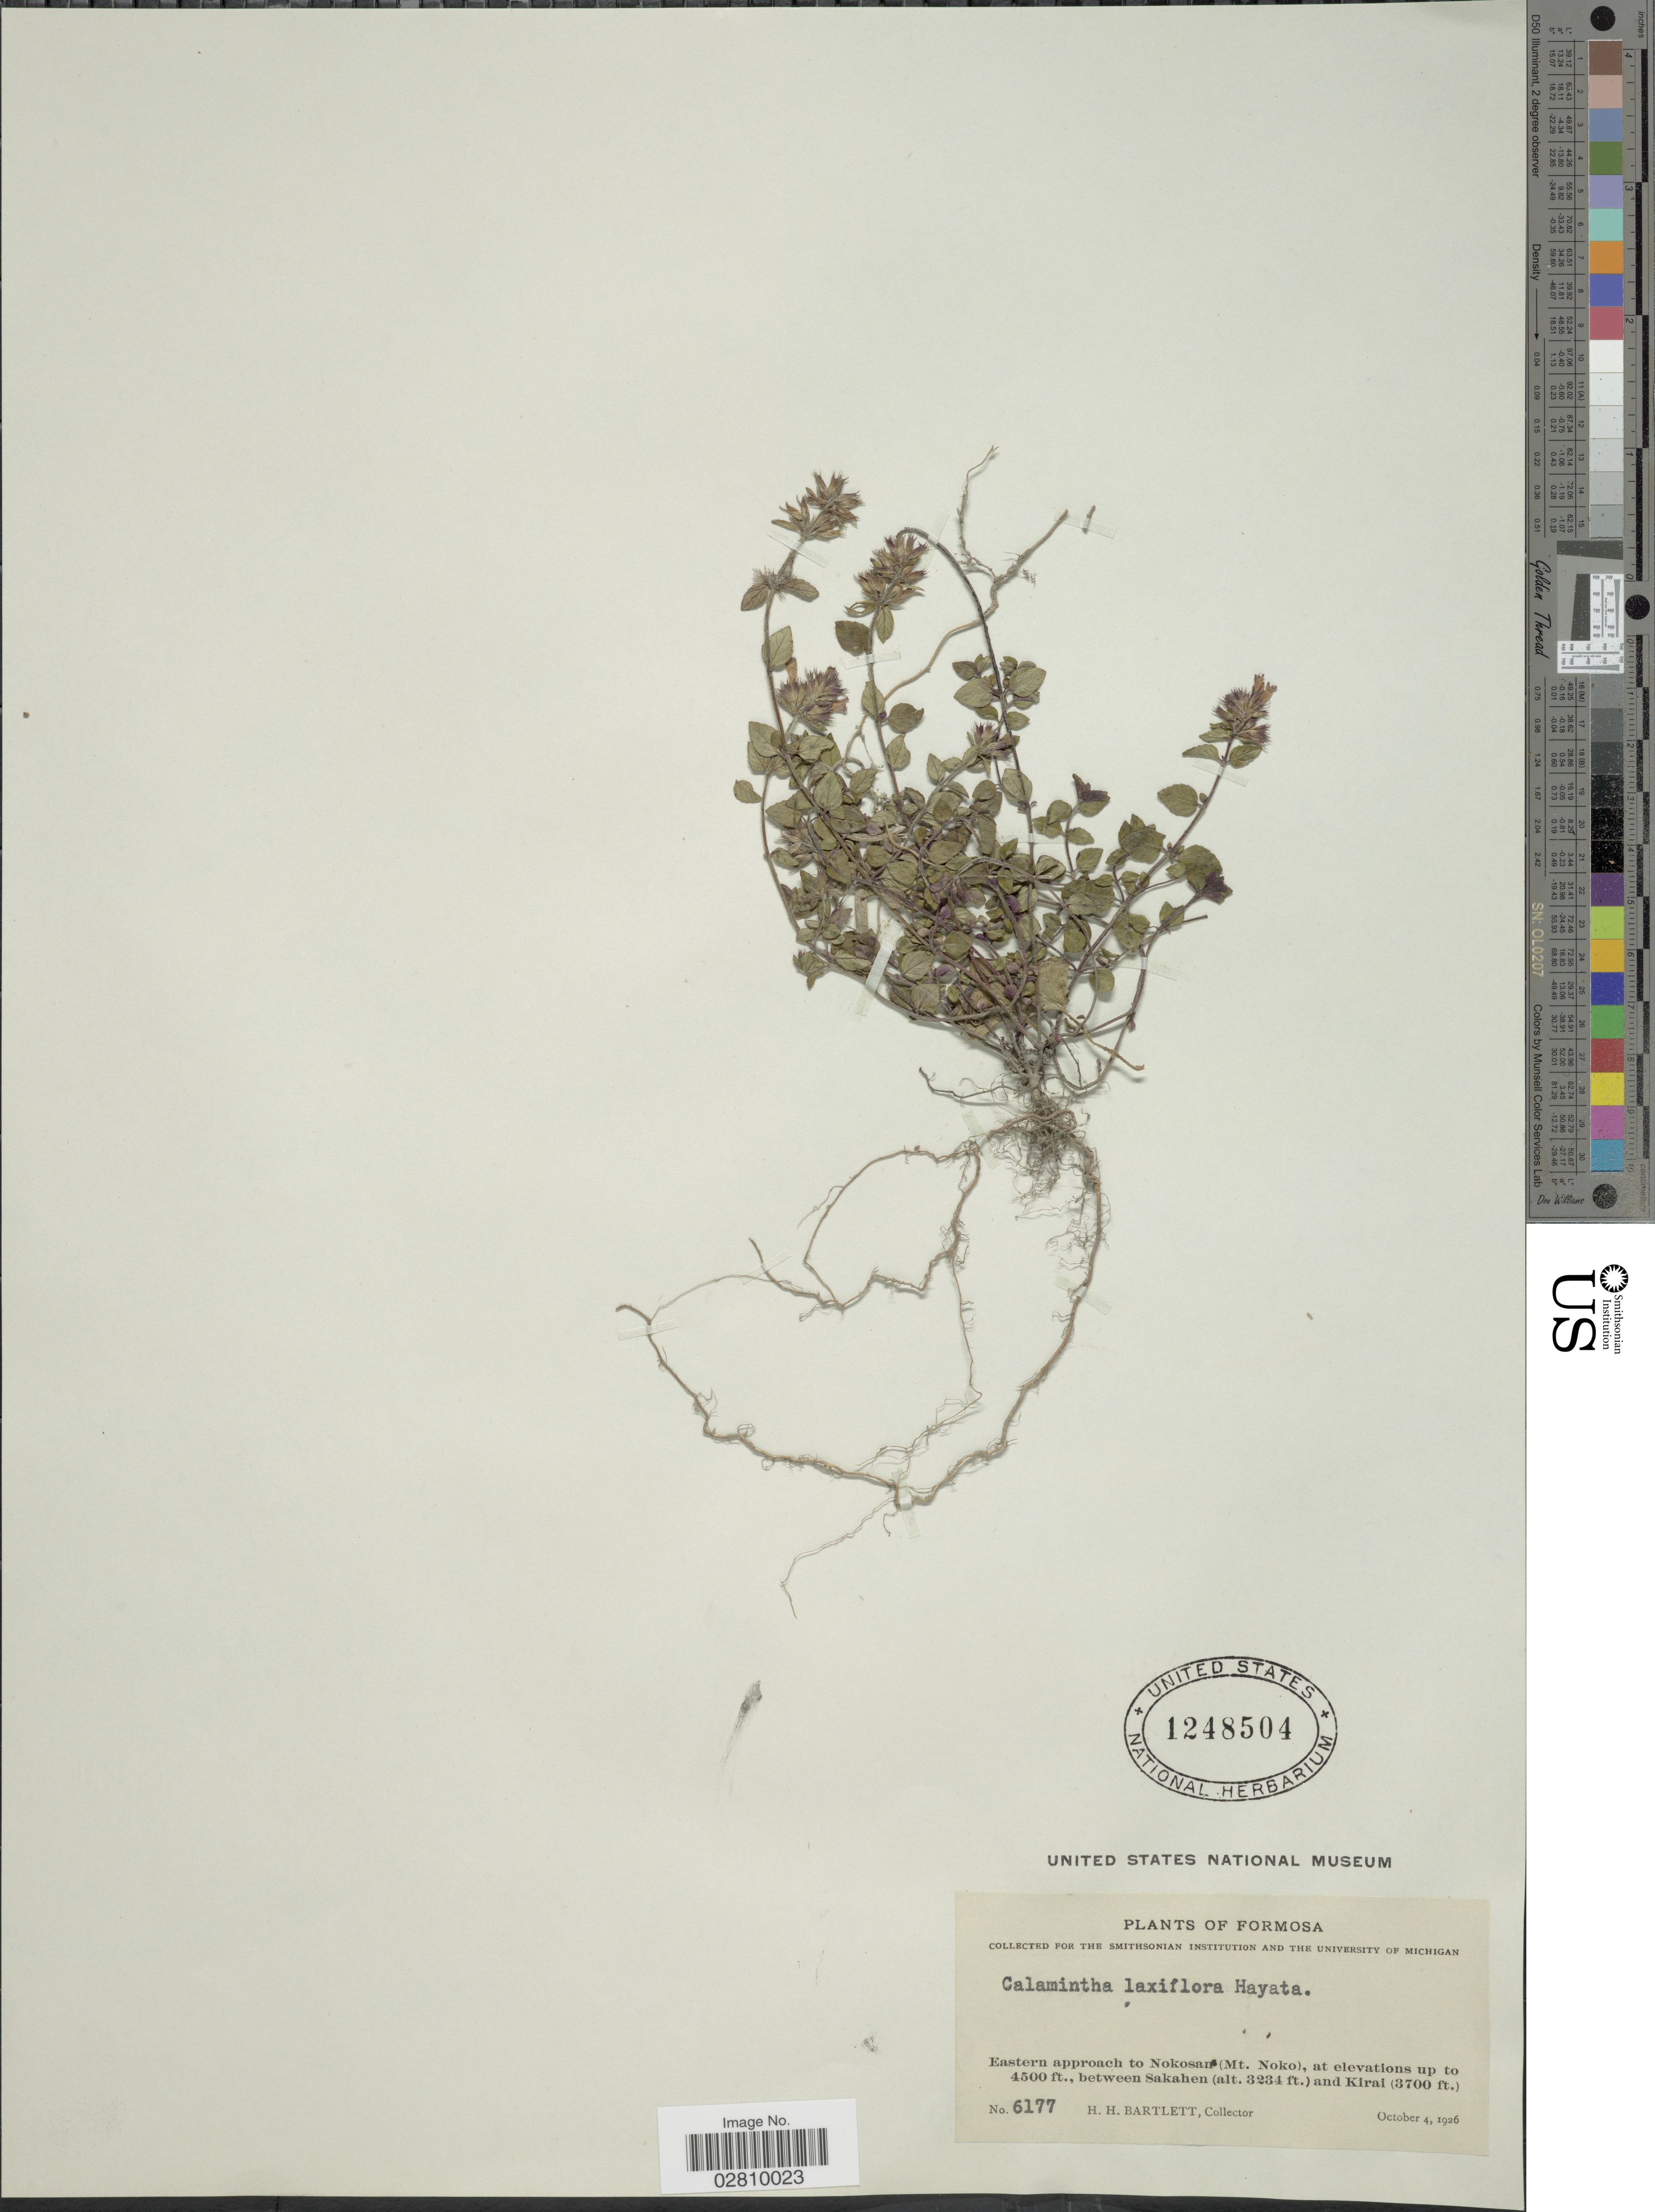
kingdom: Plantae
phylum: Tracheophyta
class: Magnoliopsida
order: Lamiales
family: Lamiaceae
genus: Calamintha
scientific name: Calamintha laxiflora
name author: Hayata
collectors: H. H. Bartlett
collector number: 6177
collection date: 1926-10-04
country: Taiwan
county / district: Hualien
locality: Formosa, Eastern approach to Nokosan (Mt. Noko), between Sakahen and Kirai.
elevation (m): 986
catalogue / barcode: US 1248504